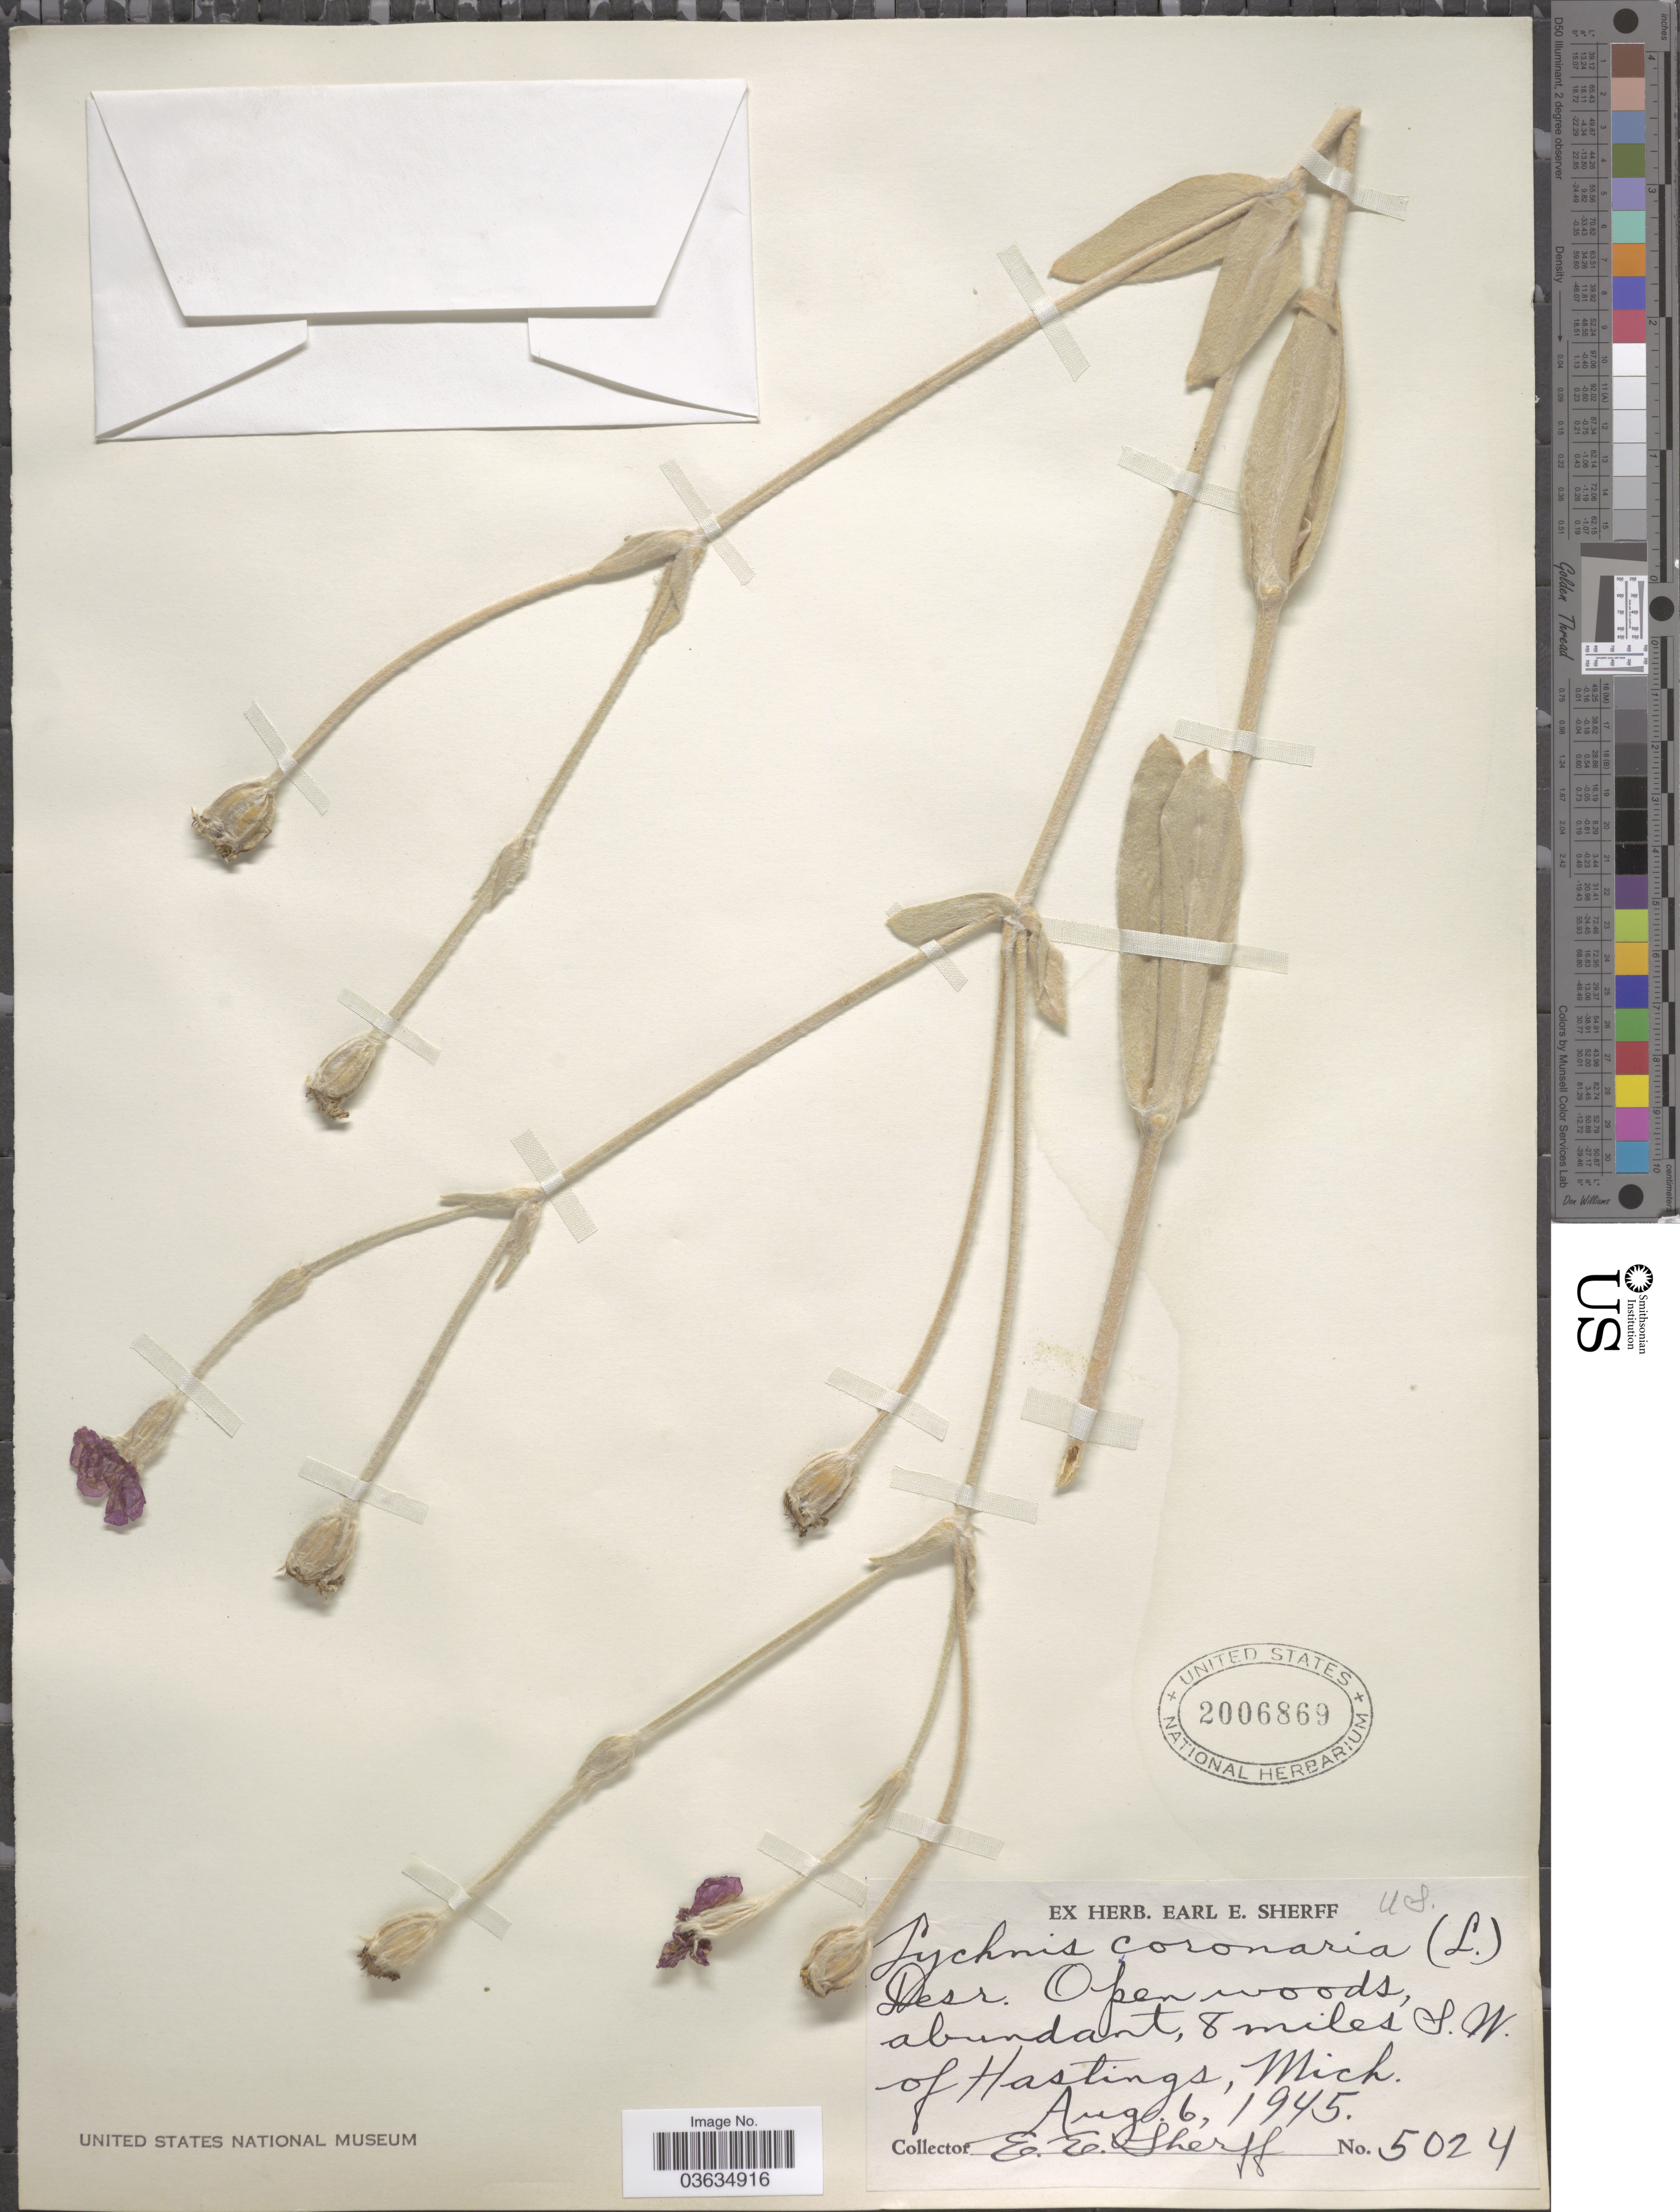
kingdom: Plantae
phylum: Tracheophyta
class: Magnoliopsida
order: Caryophyllales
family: Caryophyllaceae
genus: Silene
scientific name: Silene coronaria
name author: (L.) Clairv.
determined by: Strong, Mark T., (BOT), Smithsonian Institution - National Museum of Natural History (UNITED STATES)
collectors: E. E. Sherff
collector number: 5024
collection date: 1945-08-06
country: United States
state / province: Michigan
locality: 8 miles S.W. of Hastings.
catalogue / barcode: US 2006869